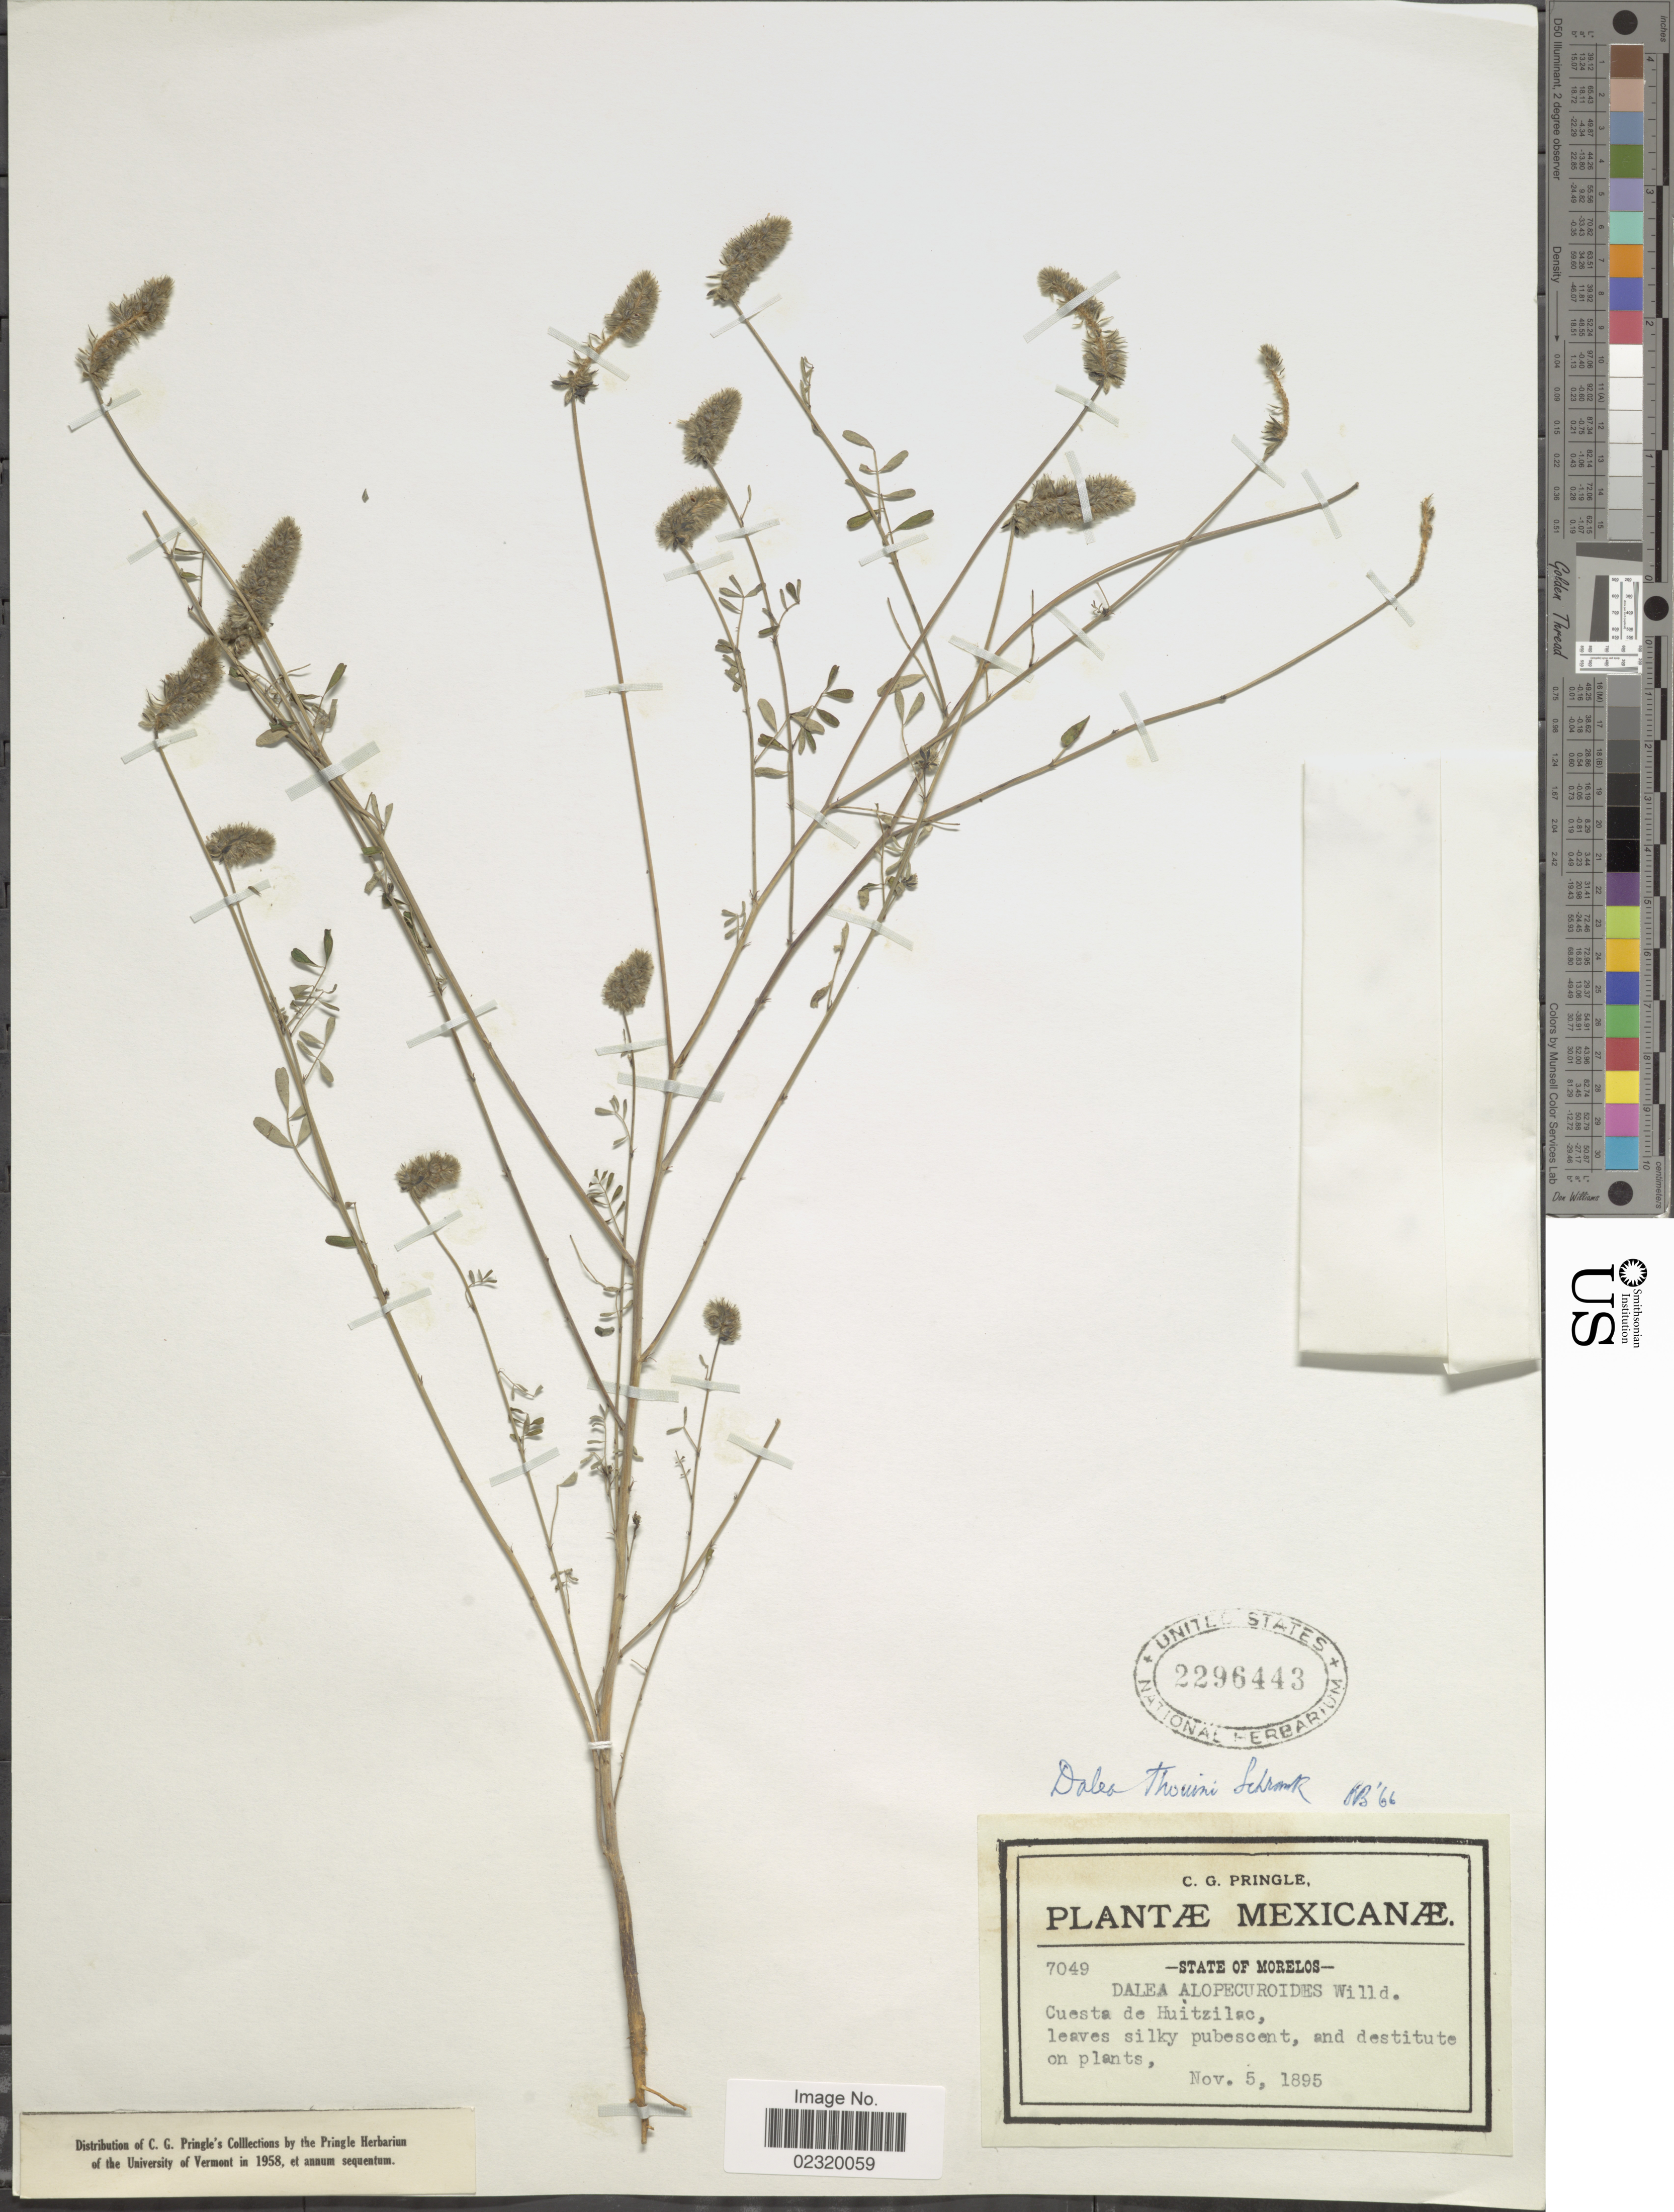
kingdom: Plantae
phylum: Tracheophyta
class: Magnoliopsida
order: Fabales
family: Fabaceae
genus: Dalea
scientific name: Dalea thouinii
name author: Schrank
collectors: C. G. Pringle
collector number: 7049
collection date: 1895-11-05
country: Mexico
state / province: Morelos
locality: Cuesta de Huitzilao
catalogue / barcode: US 2296443